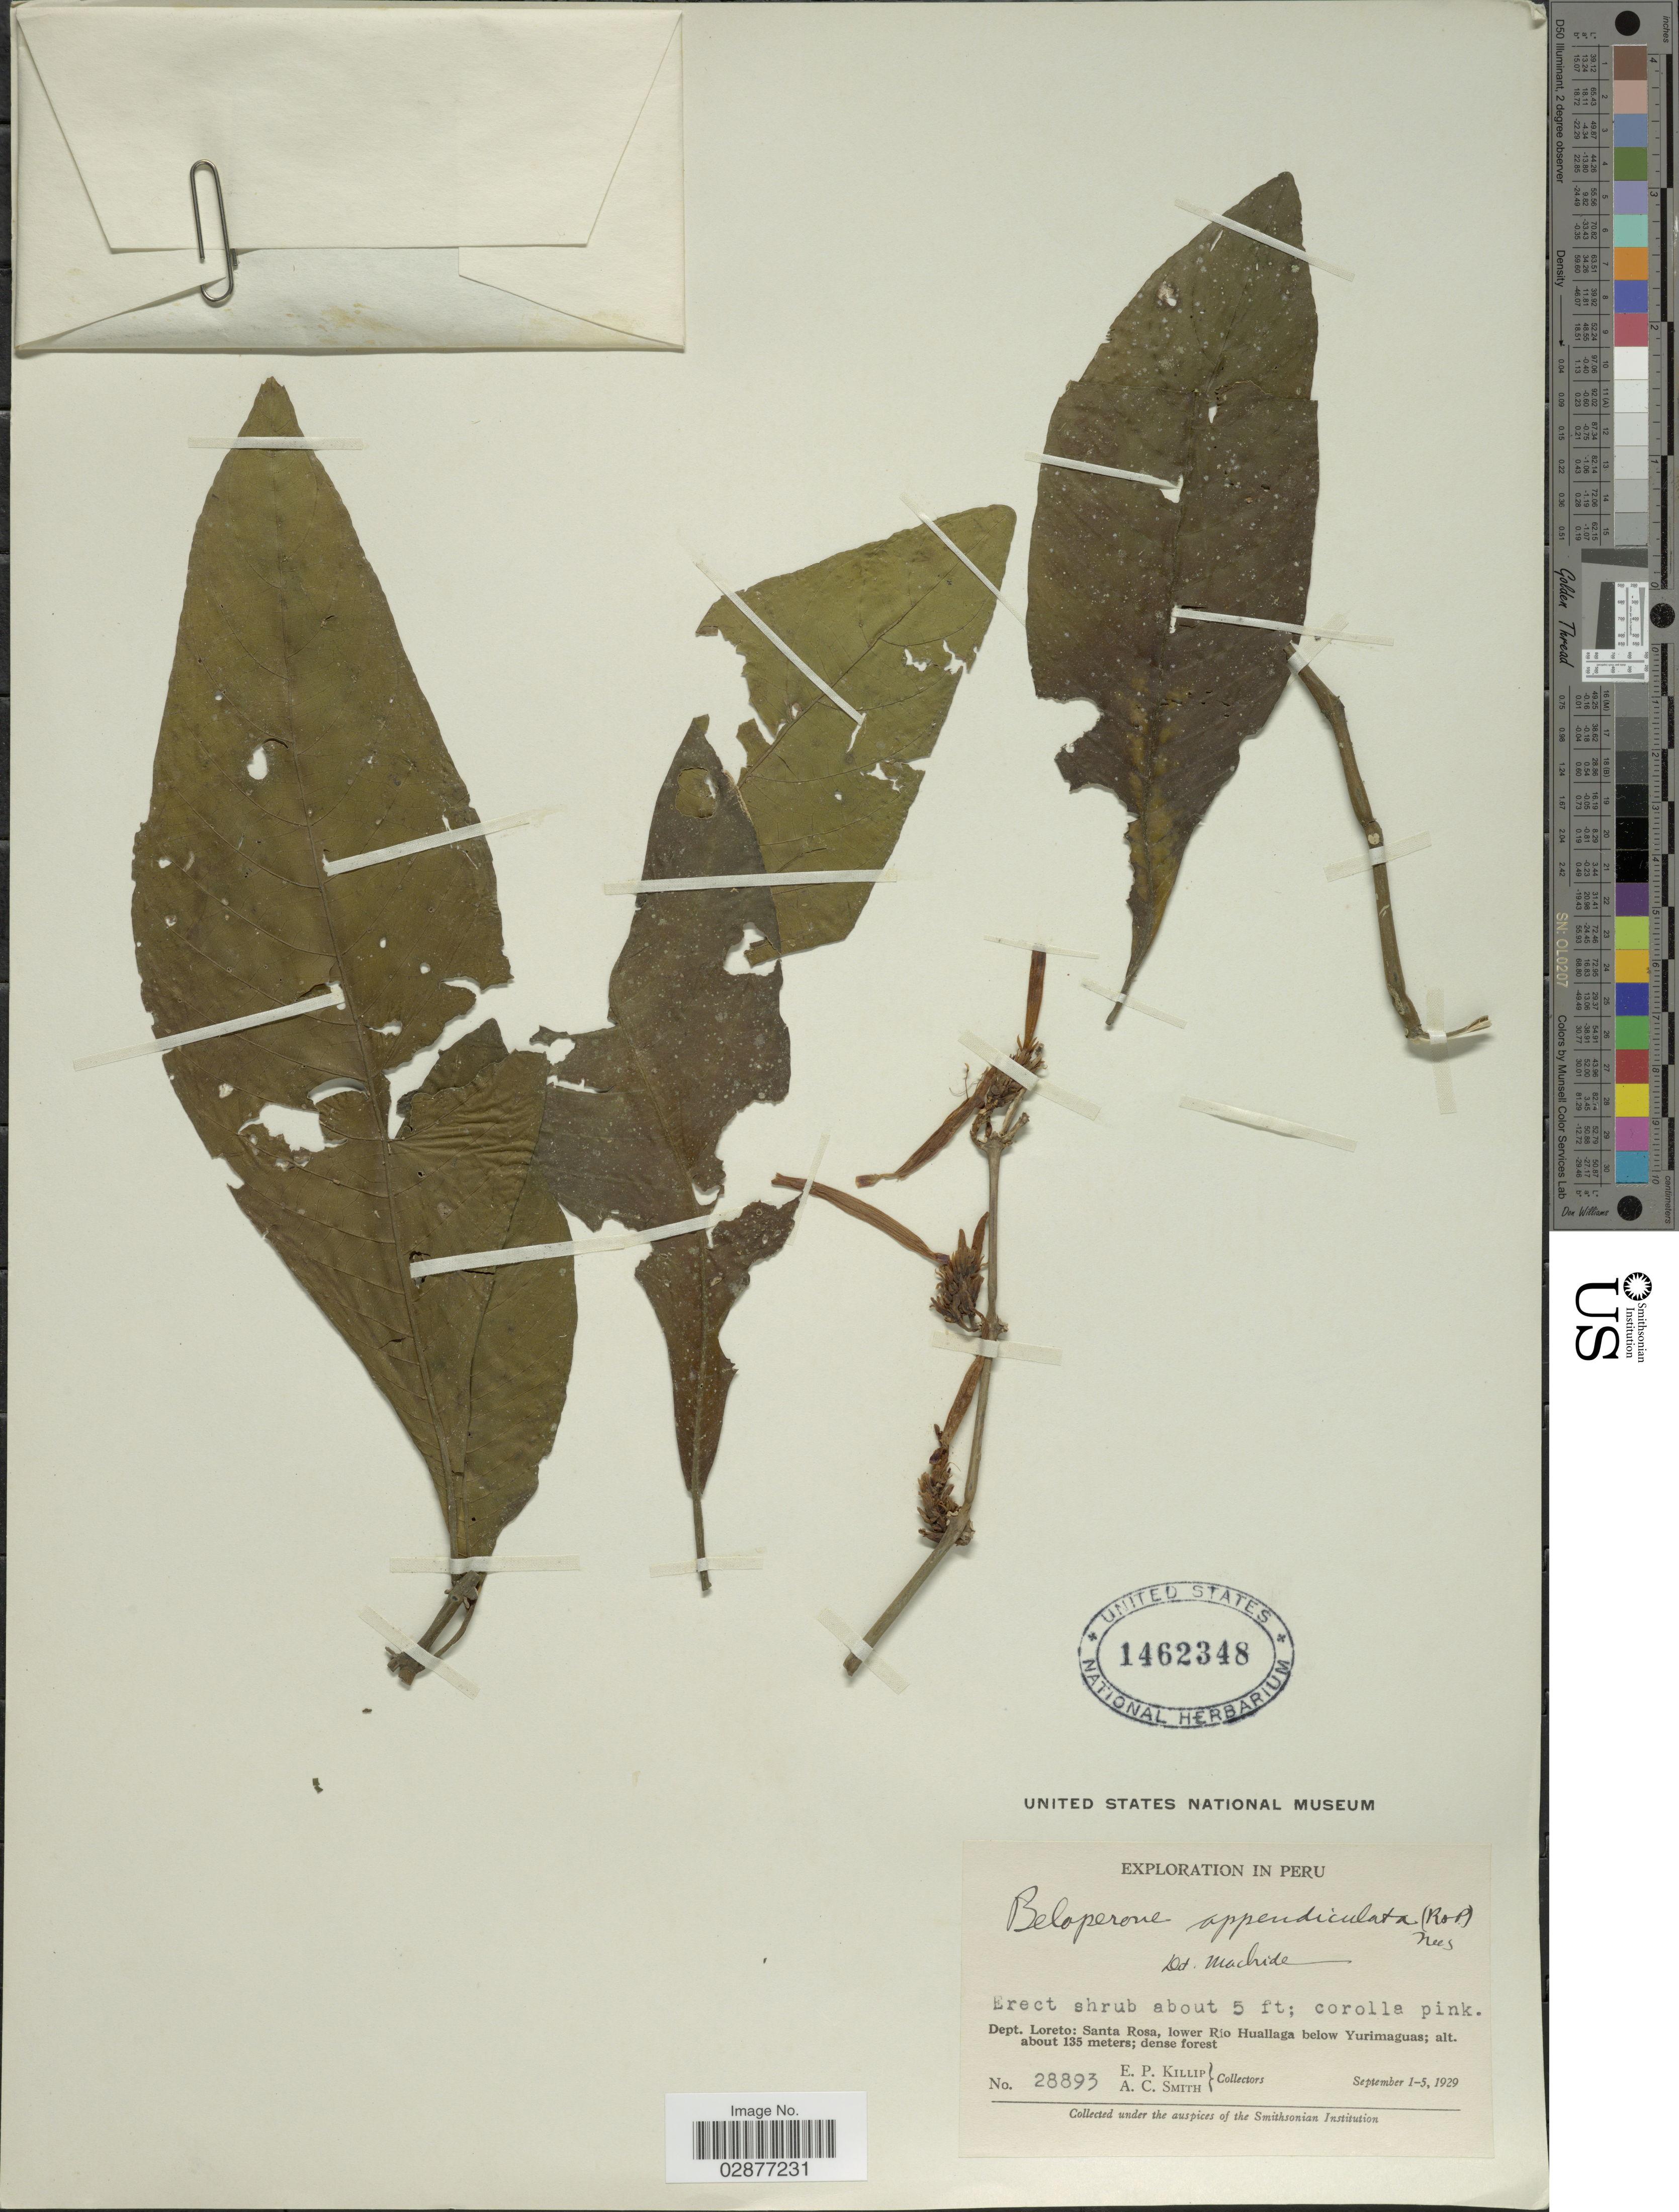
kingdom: Plantae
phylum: Tracheophyta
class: Magnoliopsida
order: Lamiales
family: Acanthaceae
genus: Justicia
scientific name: Justicia appendiculata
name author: (Ruiz & Pav.) Vahl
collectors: E. P. Killip & A. C. Smith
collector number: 28893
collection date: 1929-09-01/1929-09-05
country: Peru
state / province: Loreto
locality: Dept. Loreto: Santa Rosa, lower Río Huallaga below Yurimaguas.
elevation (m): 135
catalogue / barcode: US 1462348